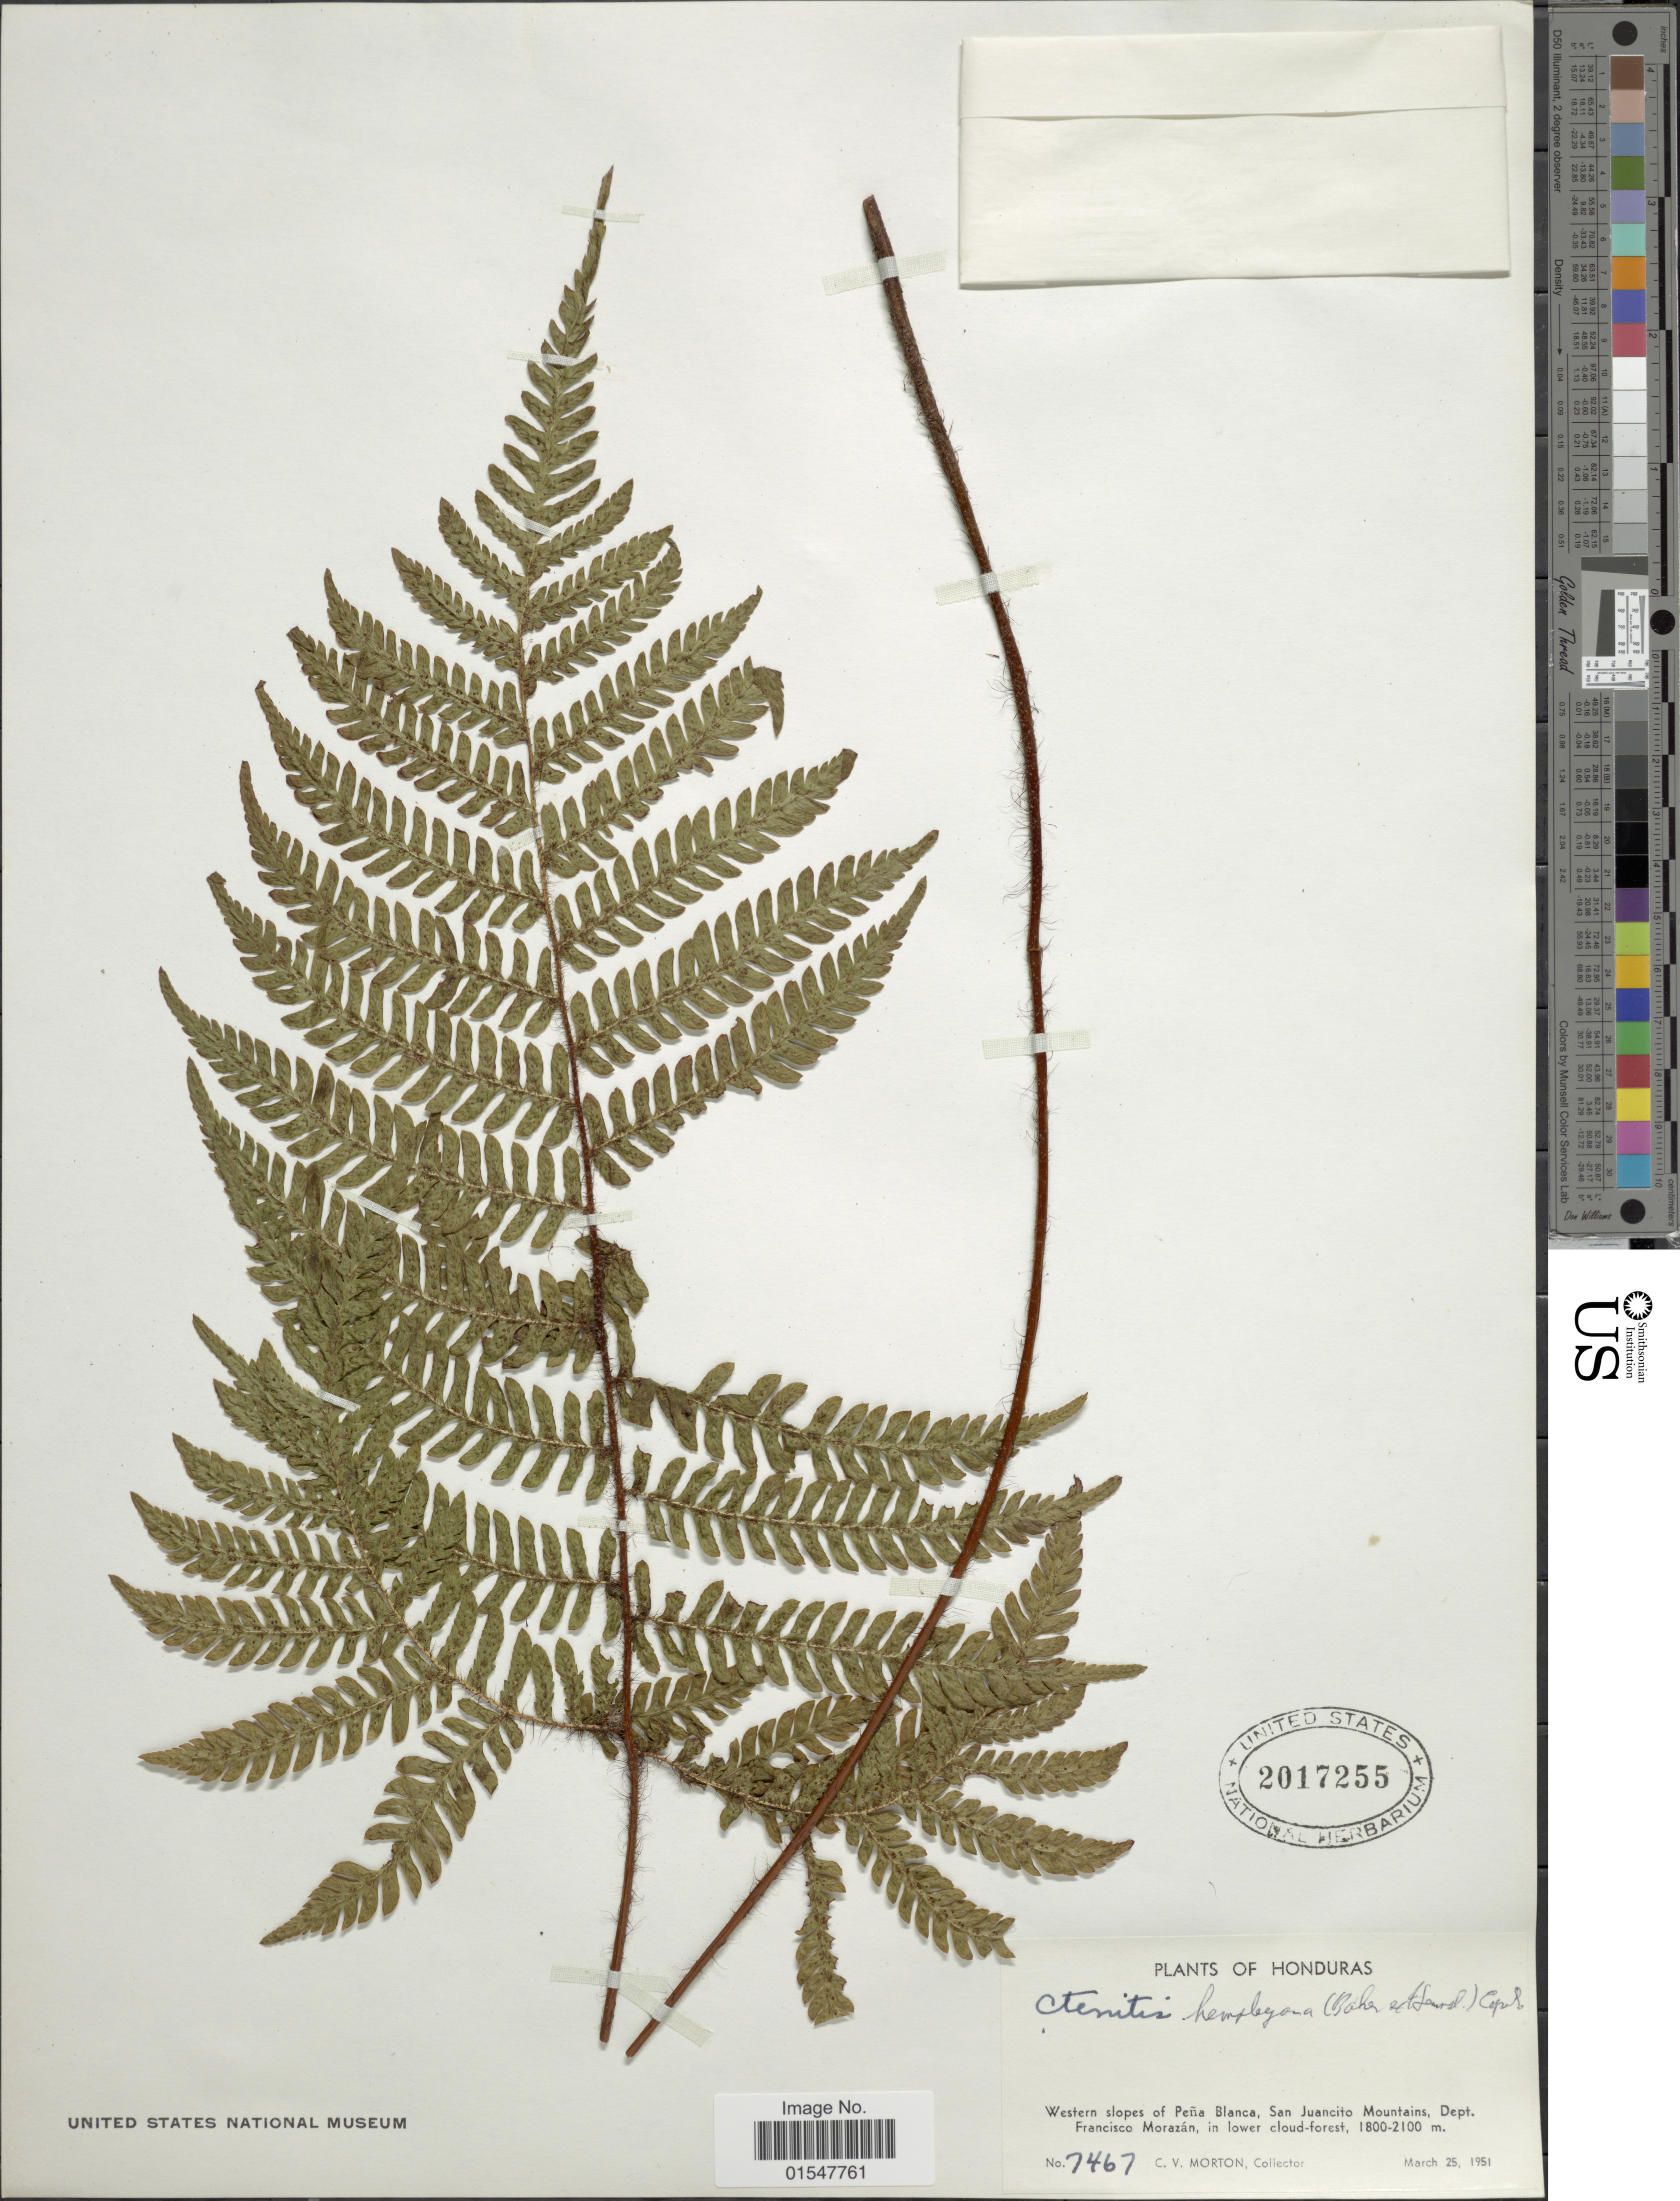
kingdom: Plantae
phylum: Tracheophyta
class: Polypodiopsida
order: Polypodiales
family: Dryopteridaceae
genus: Ctenitis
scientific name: Ctenitis hemsleyana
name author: (Baker ex Hemsl.) Copel.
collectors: C. V. Morton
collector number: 7467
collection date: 1951-03-25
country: Honduras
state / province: Fco. Morazán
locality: Western slopes of Pena B;anca, san Juanito Mountains, Dept. Francisco Morazan, in lower cloud-forest.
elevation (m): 1800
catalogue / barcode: US 2017255